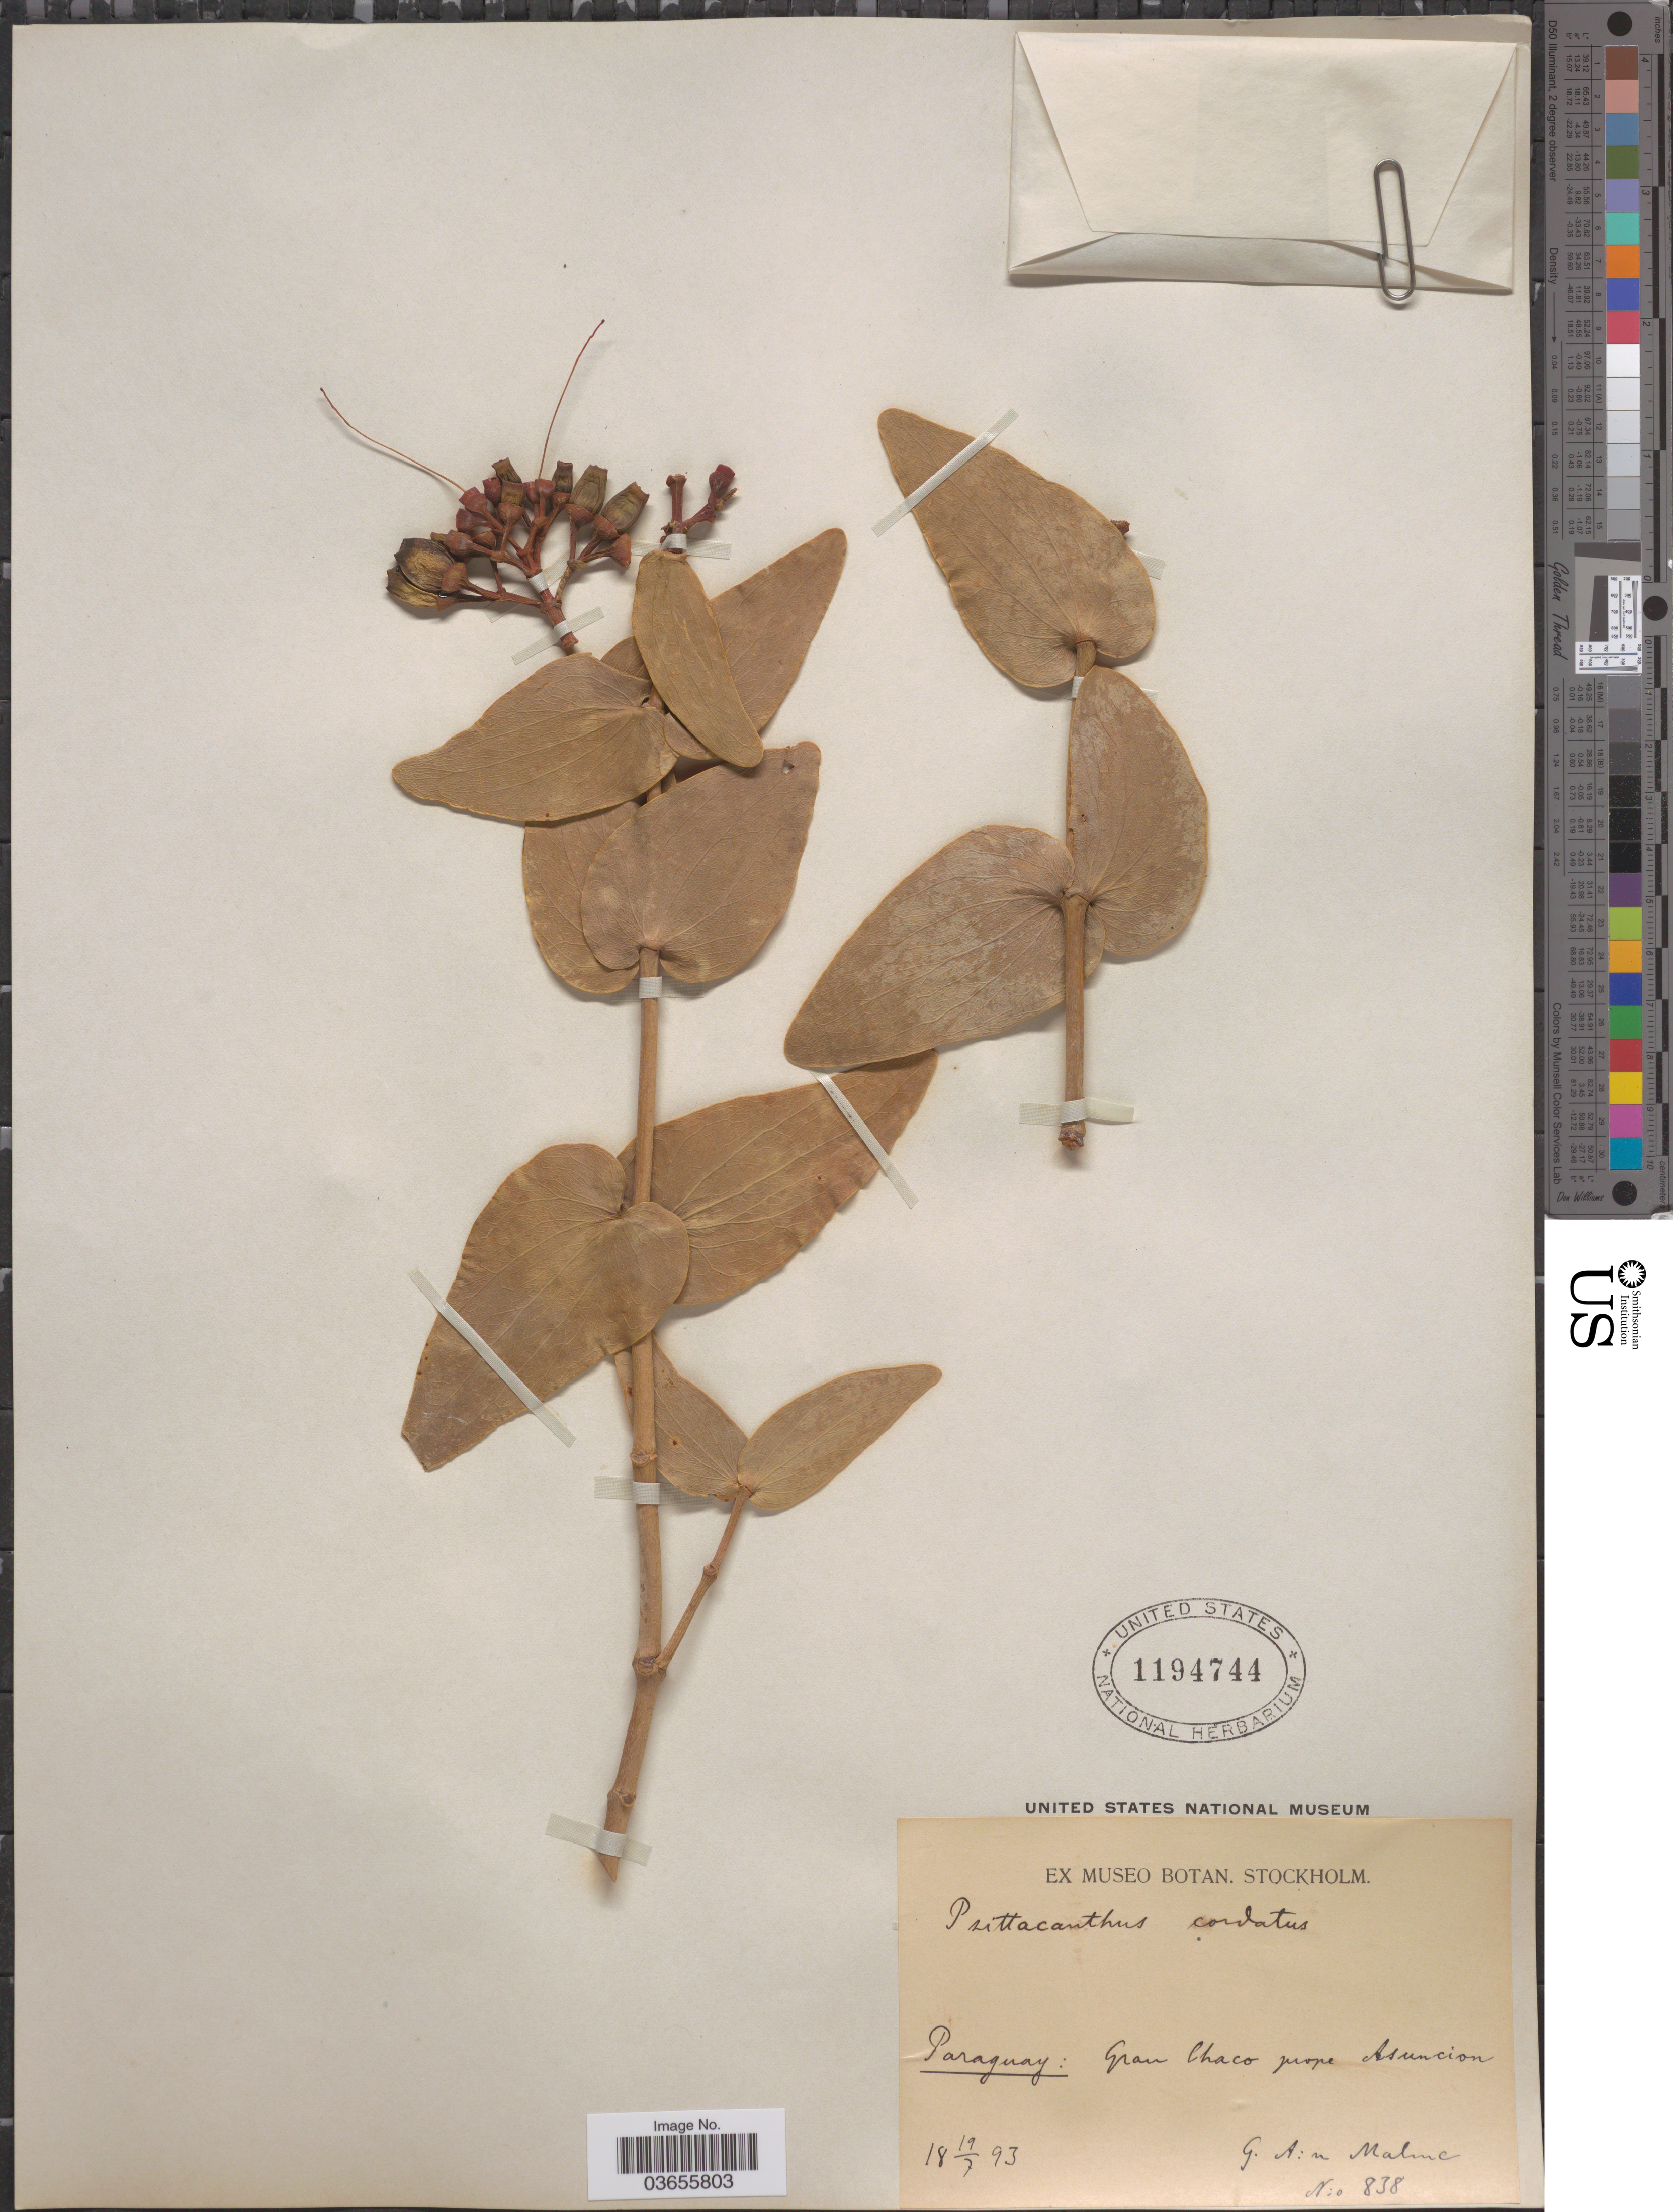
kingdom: Plantae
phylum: Tracheophyta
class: Magnoliopsida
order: Santalales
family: Loranthaceae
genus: Psittacanthus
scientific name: Psittacanthus cordatus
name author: (Hoffmanns.) Blume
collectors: G. O. A. Malme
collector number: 838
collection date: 1893-07-19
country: Paraguay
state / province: Asuncion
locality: Gran Chaco prope Asuncion.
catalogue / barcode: US 1194744